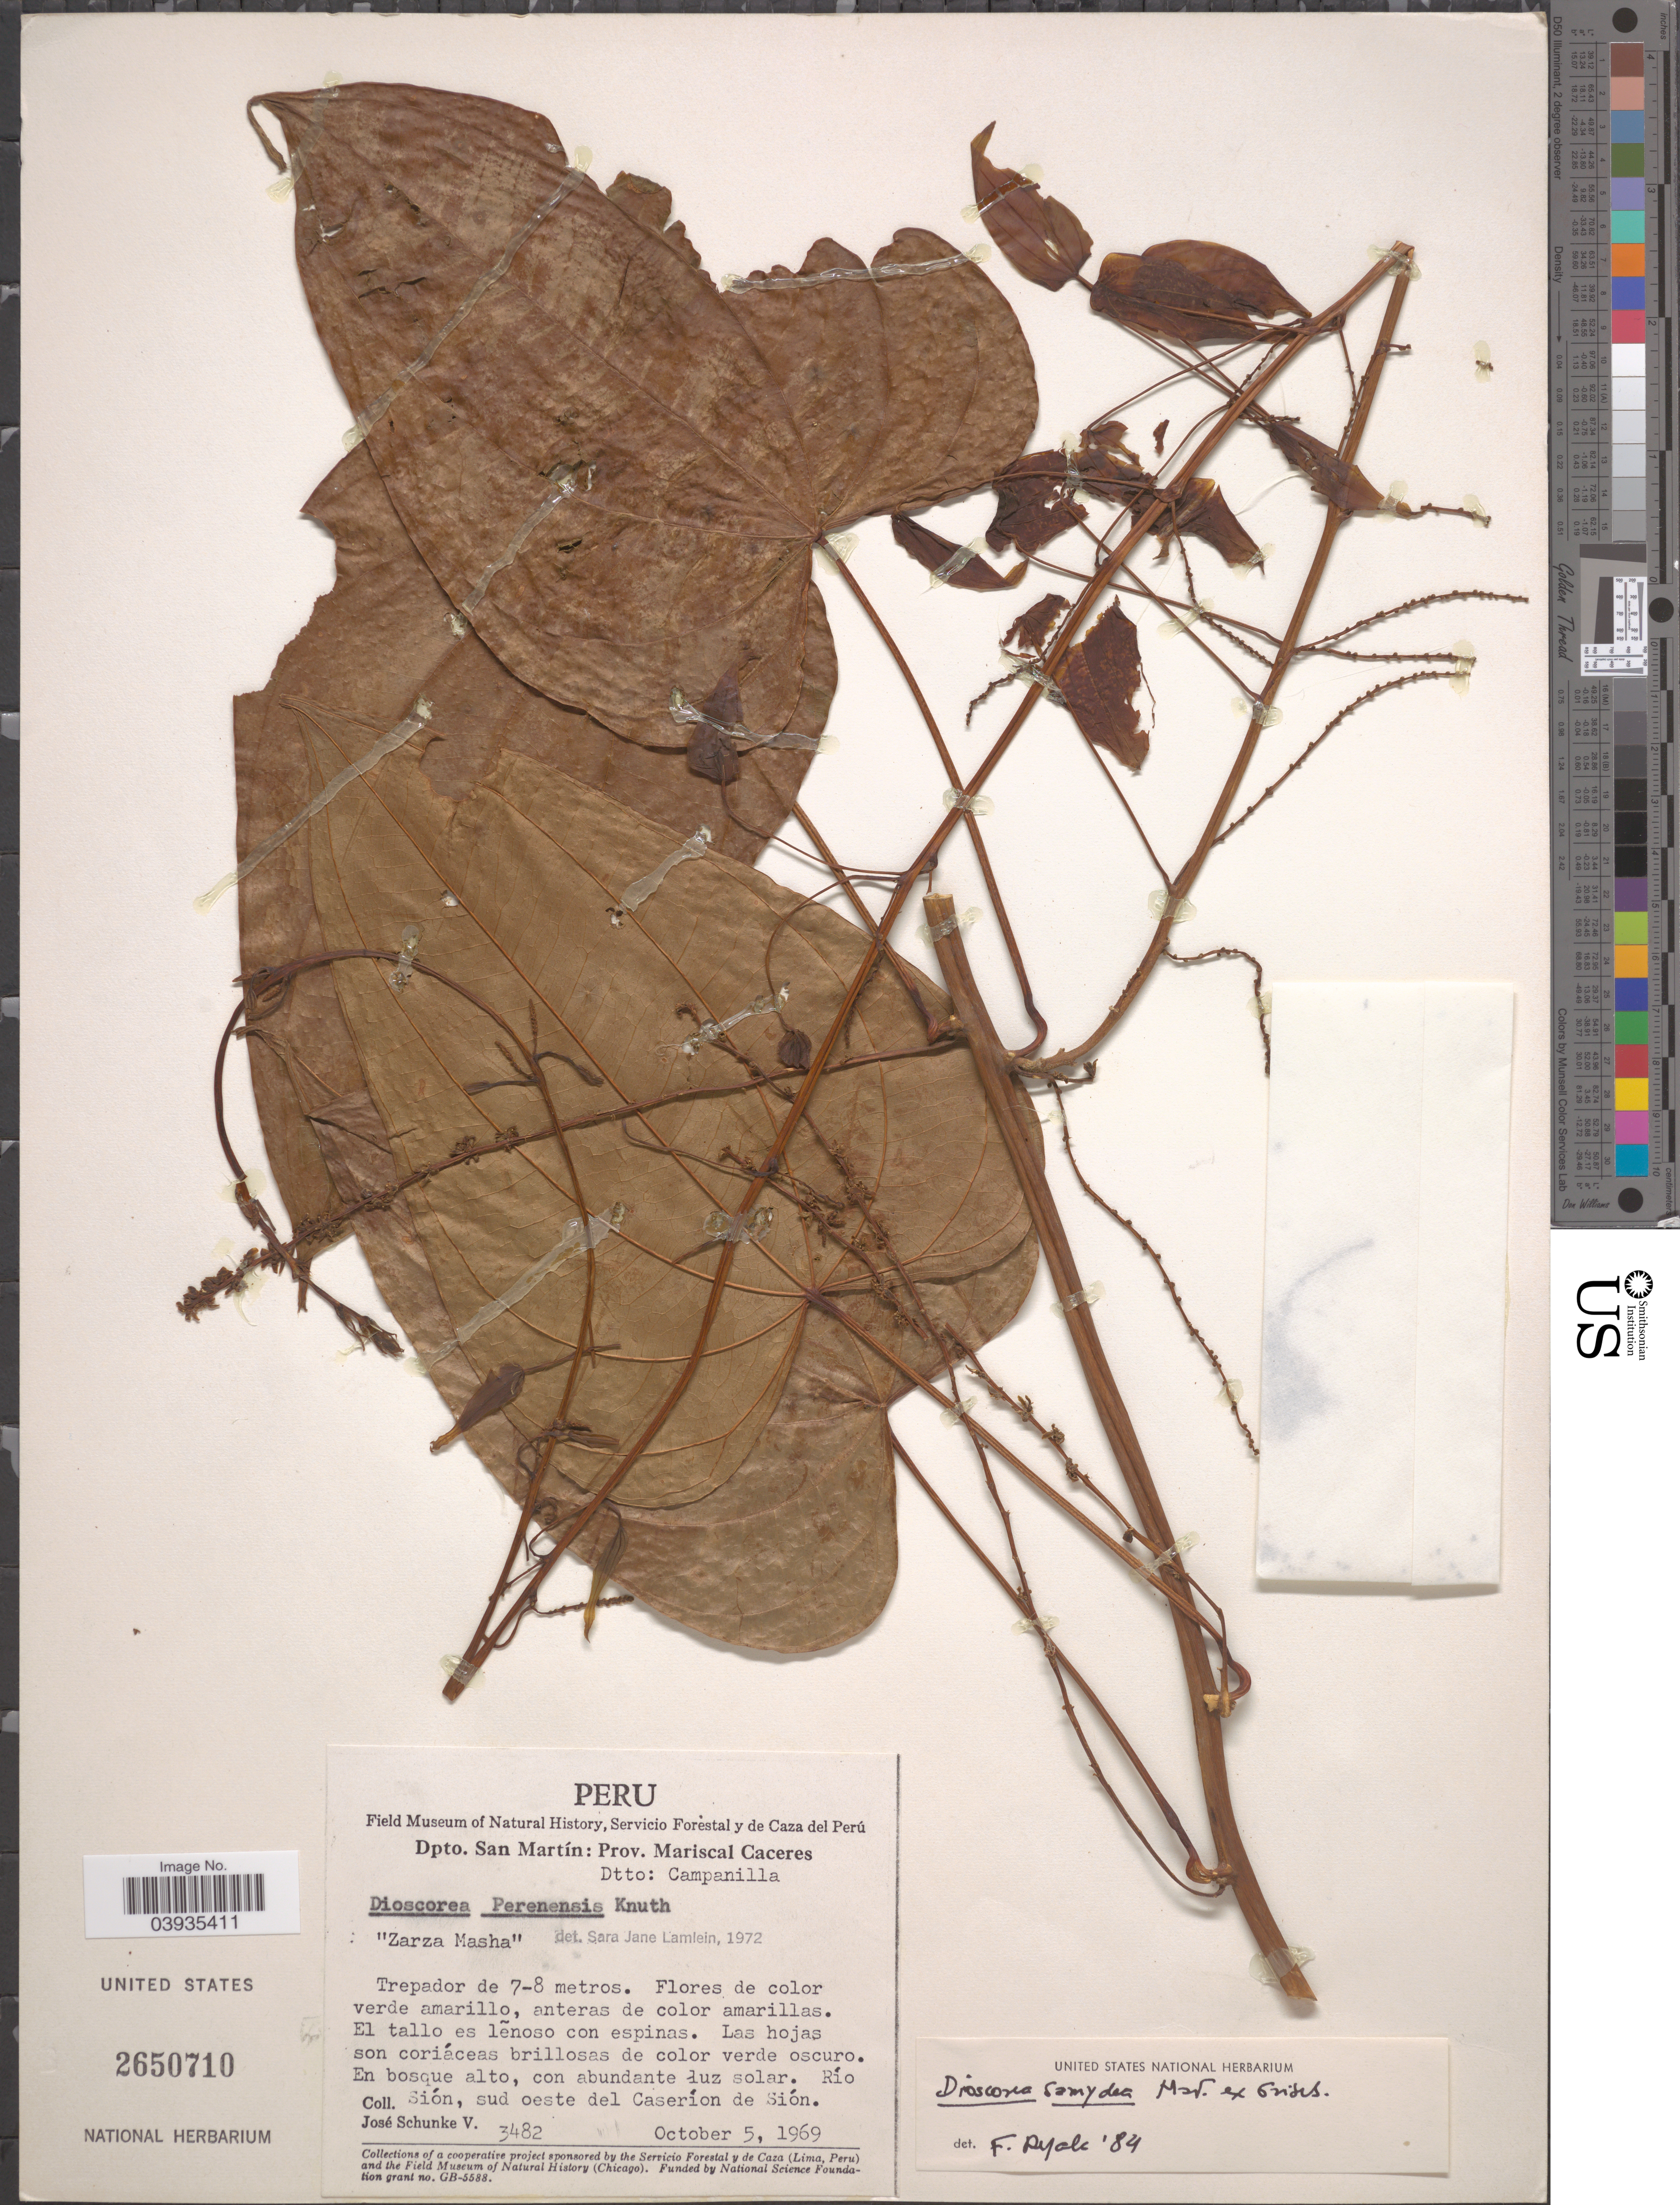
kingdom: Plantae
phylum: Tracheophyta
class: Liliopsida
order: Dioscoreales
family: Dioscoreaceae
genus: Dioscorea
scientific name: Dioscorea samydea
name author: Griseb.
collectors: J. Schunke Vigo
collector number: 3482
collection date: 1969-10-05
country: Peru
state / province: San Martín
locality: Dpto. San Martín: Prov. Mariscal Caceres. Dtto: Campanilla. Río Sión, sud oeste del Caseríon de Sión.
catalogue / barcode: US 2650710